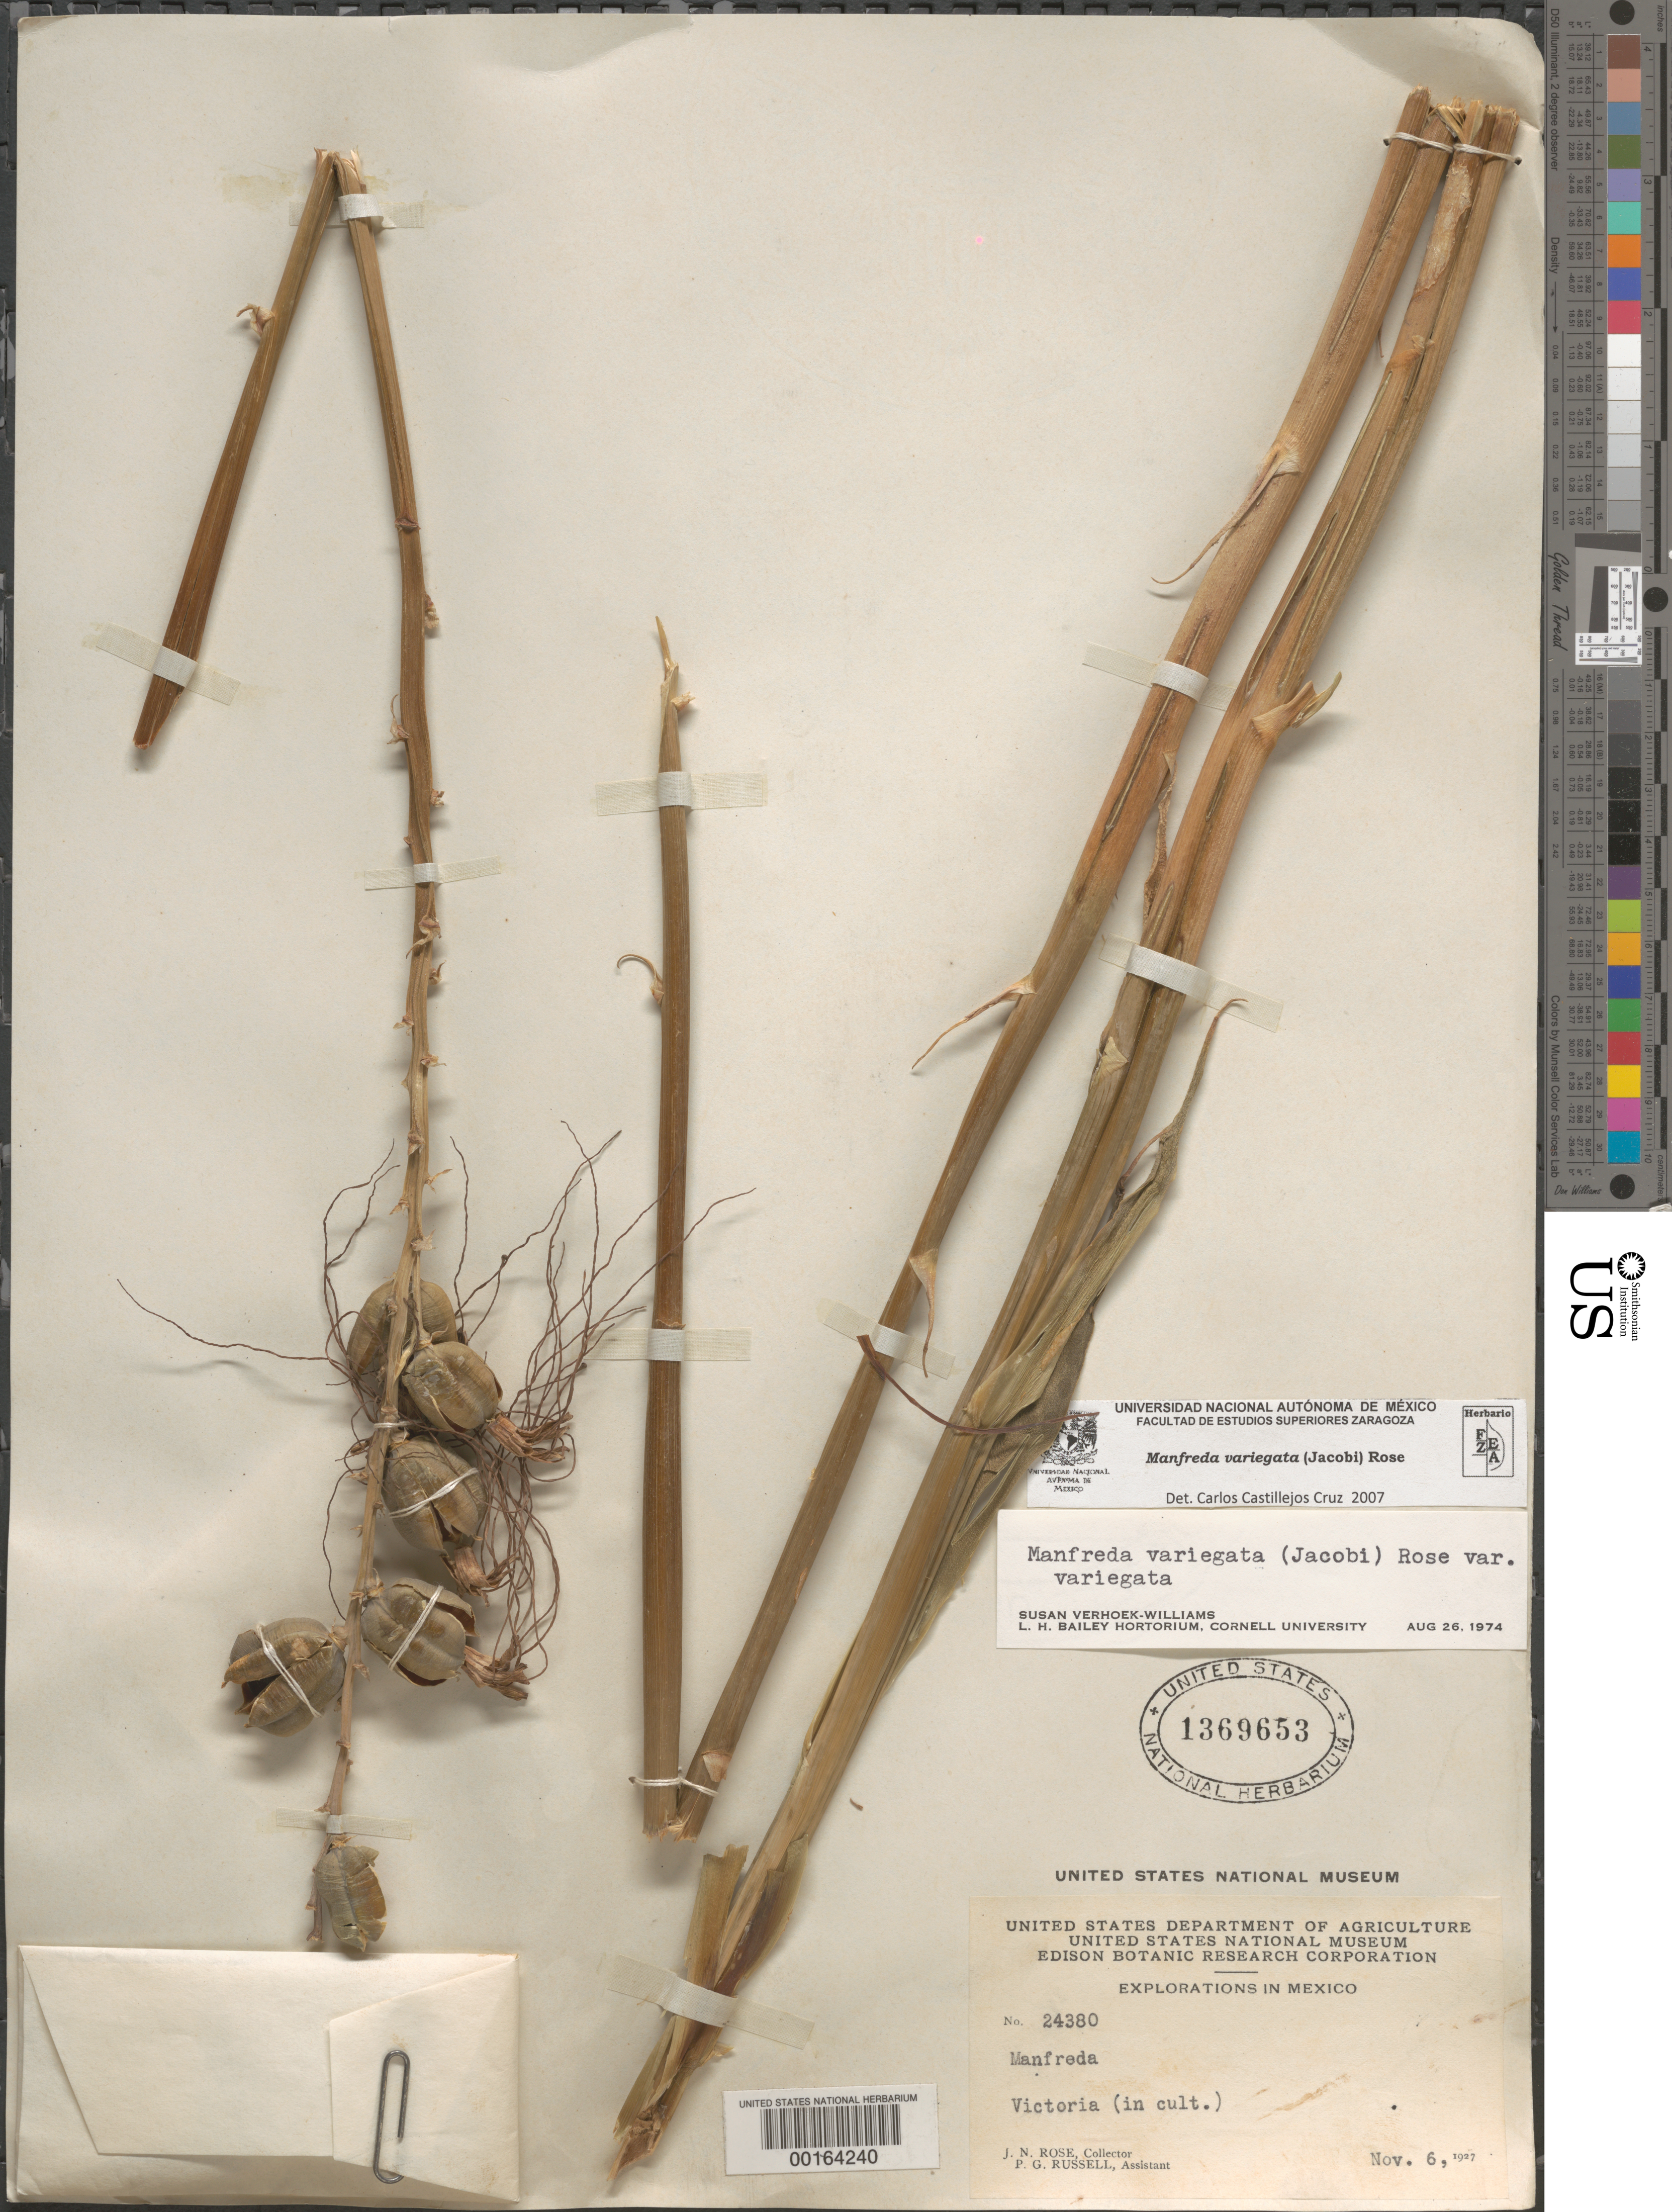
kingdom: Plantae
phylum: Tracheophyta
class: Liliopsida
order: Asparagales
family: Asparagaceae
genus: Manfreda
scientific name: Manfreda variegata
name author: (Jacobi) Rose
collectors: J. N. Rose & P. G. Russell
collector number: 24380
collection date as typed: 06 Nov 1927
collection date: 1927-11-06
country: Mexico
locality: Victoria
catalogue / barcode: US 1369653